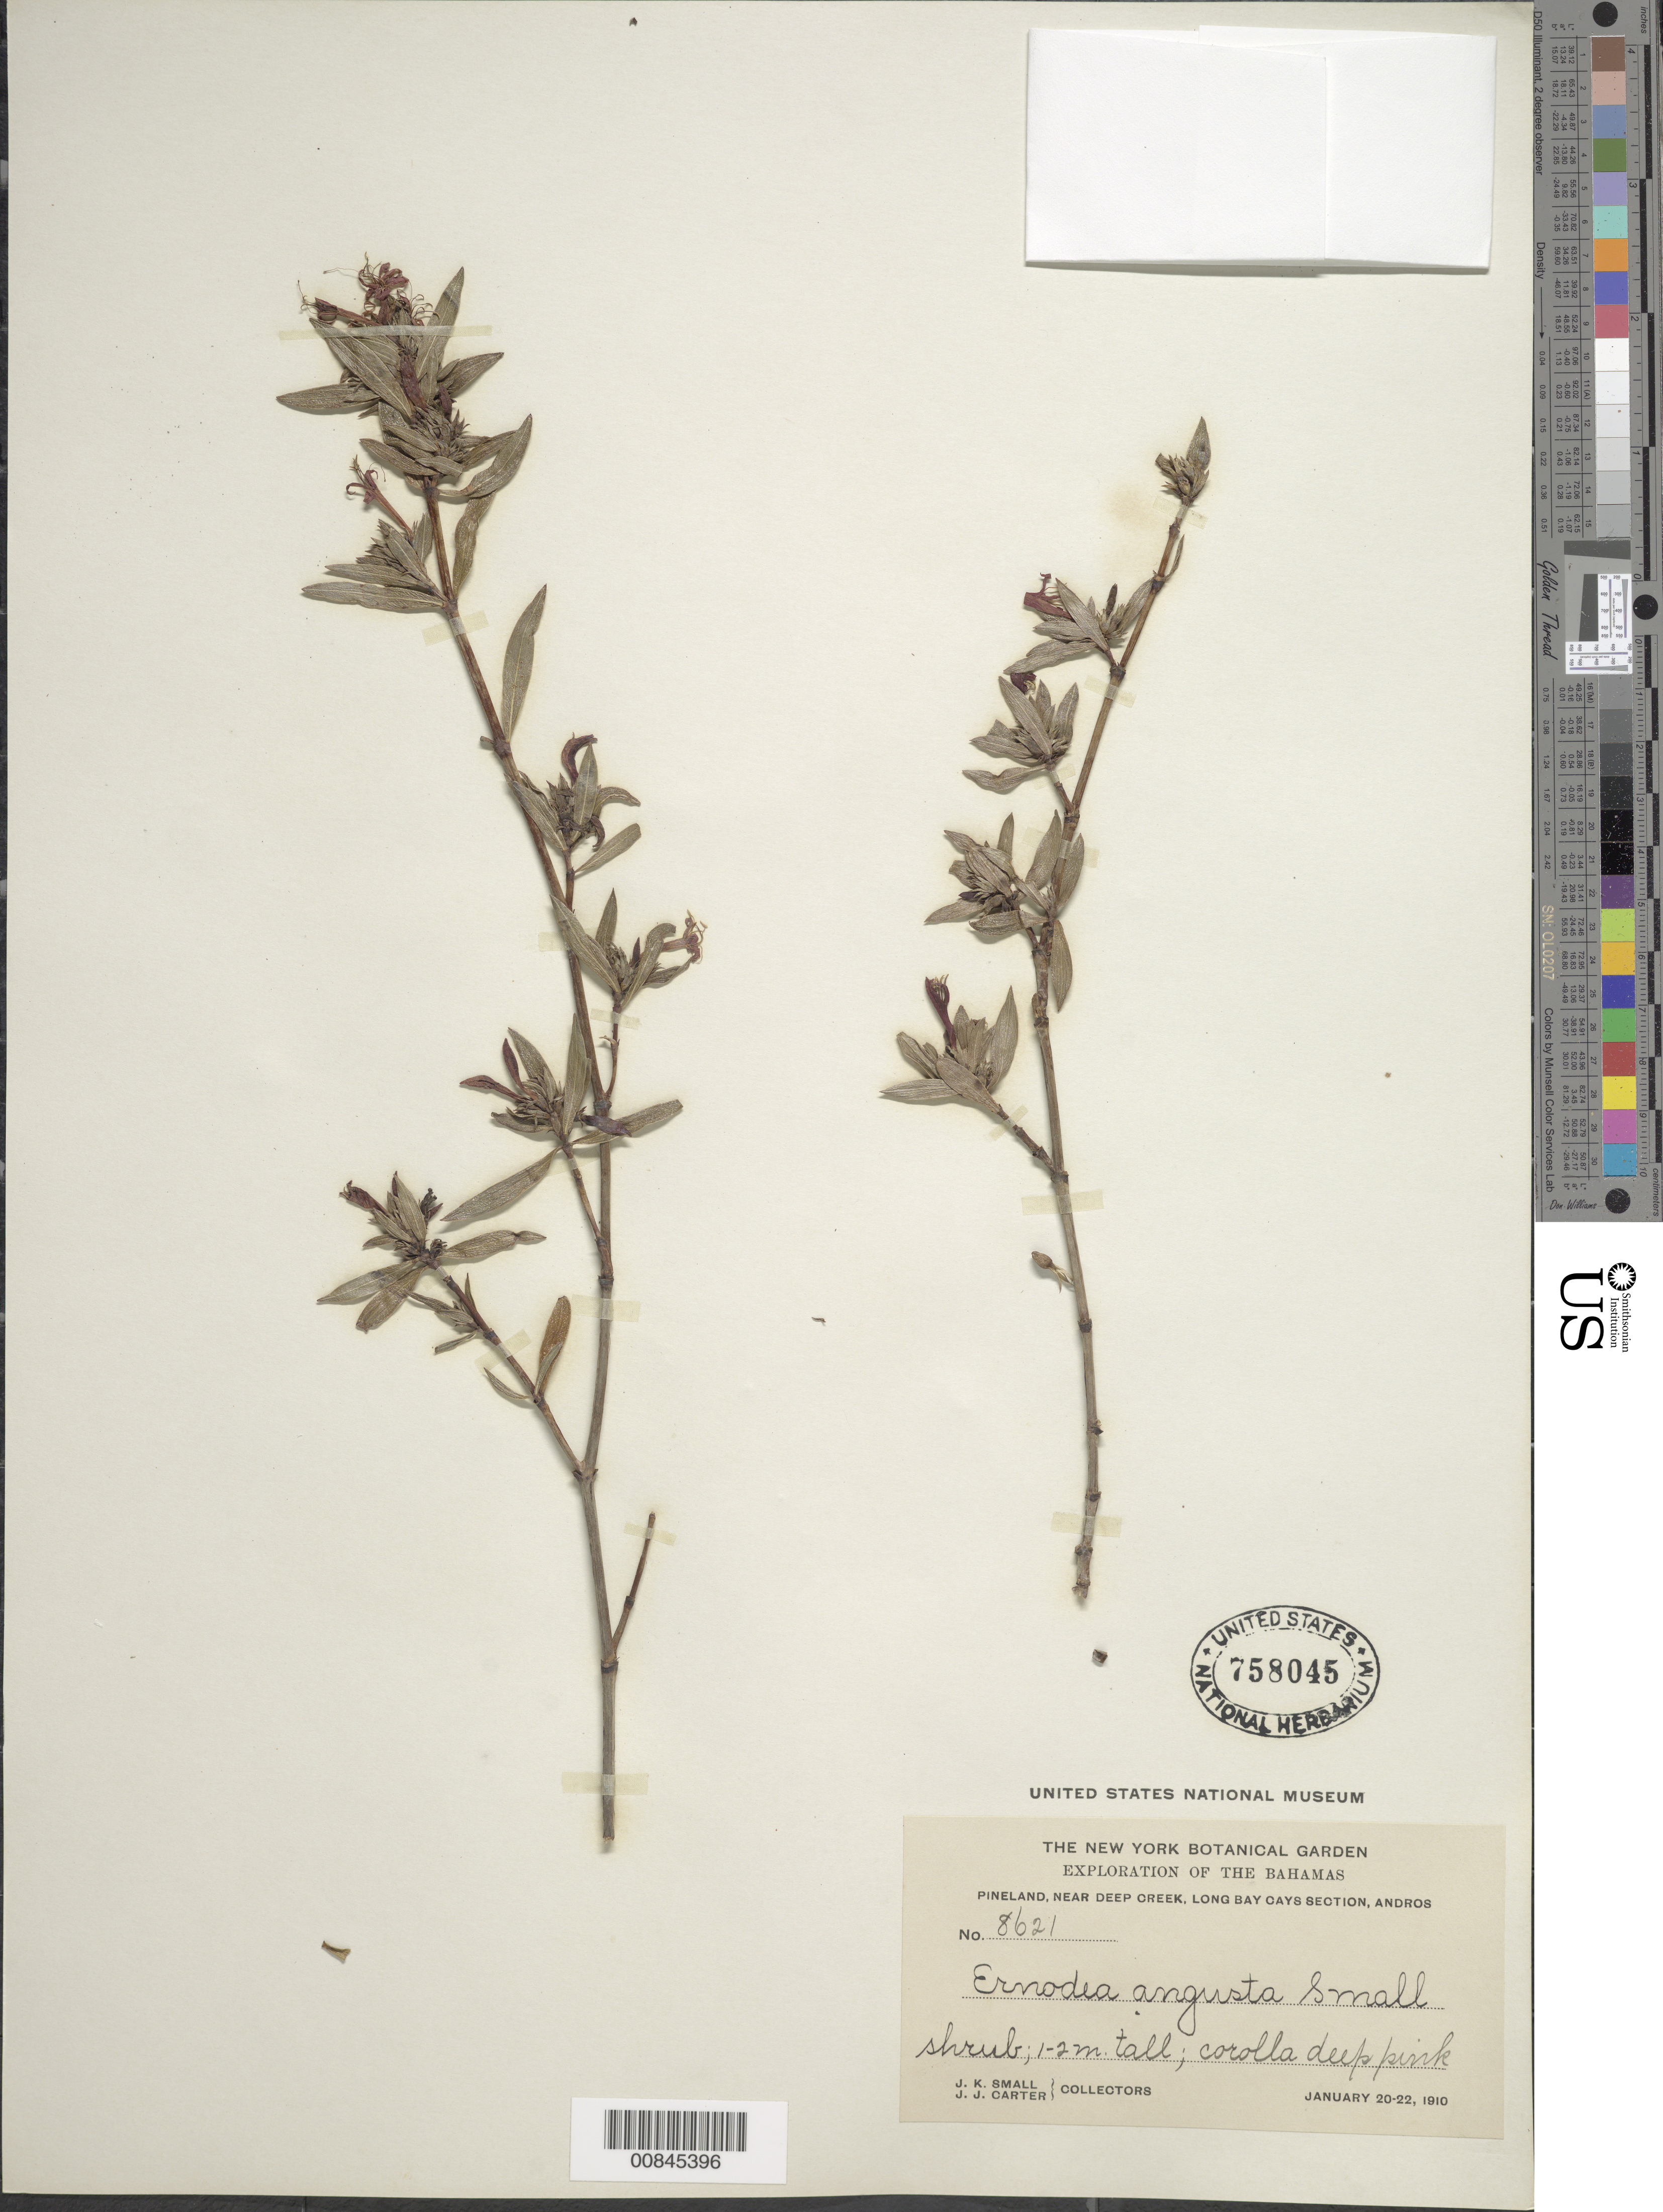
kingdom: Plantae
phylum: Tracheophyta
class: Magnoliopsida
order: Gentianales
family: Rubiaceae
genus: Ernodea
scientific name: Ernodea littoralis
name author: Sw.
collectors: J. K. Small & J. J. Carter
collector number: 8621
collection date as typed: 20 Jan 1910 to 22 Jan 1910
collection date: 1910-01-20/1910-01-22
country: Bahamas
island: Andros Island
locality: Near Deep Creek, Long Bay Cays Section, Andros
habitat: Pineland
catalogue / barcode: US 758045